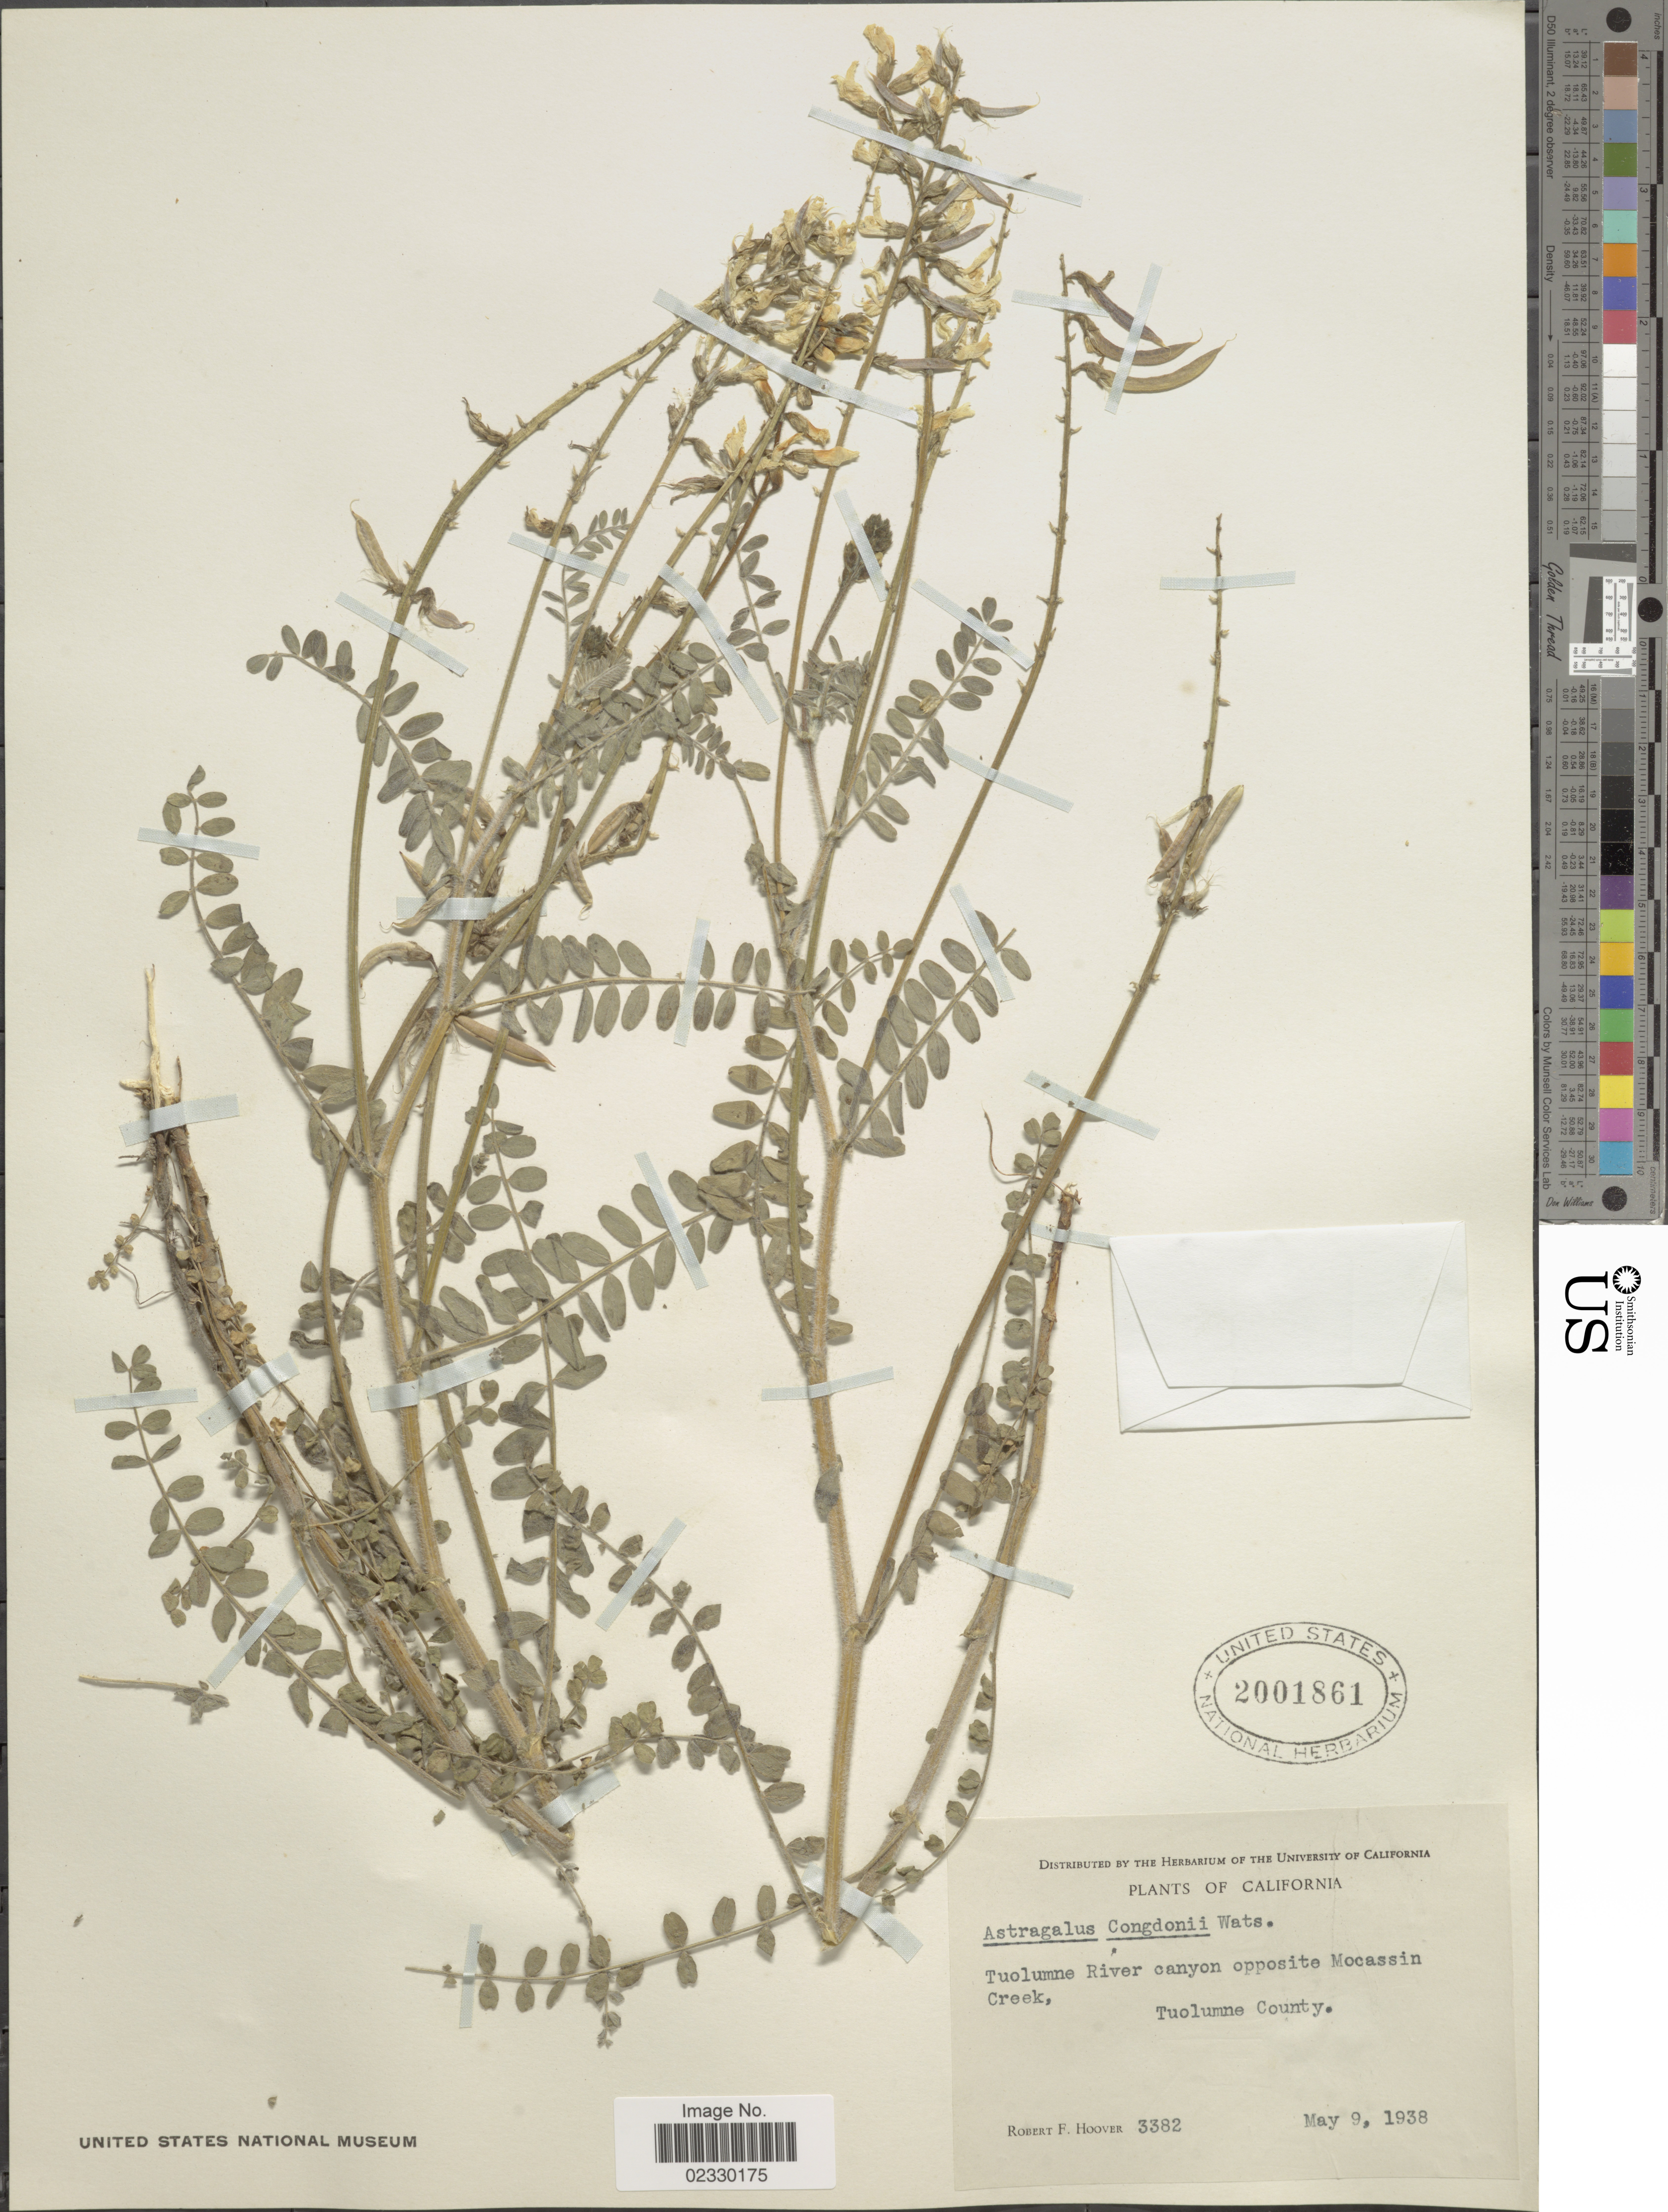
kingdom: Plantae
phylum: Tracheophyta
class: Magnoliopsida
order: Fabales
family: Fabaceae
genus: Astragalus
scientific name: Astragalus congdonii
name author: S. Watson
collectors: R. F. Hoover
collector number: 3382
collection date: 1938-05-09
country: United States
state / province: California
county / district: Tuolumne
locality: Tuolumn River canyon opposite Mocassin Creek, Tuolumne County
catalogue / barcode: US 2001861